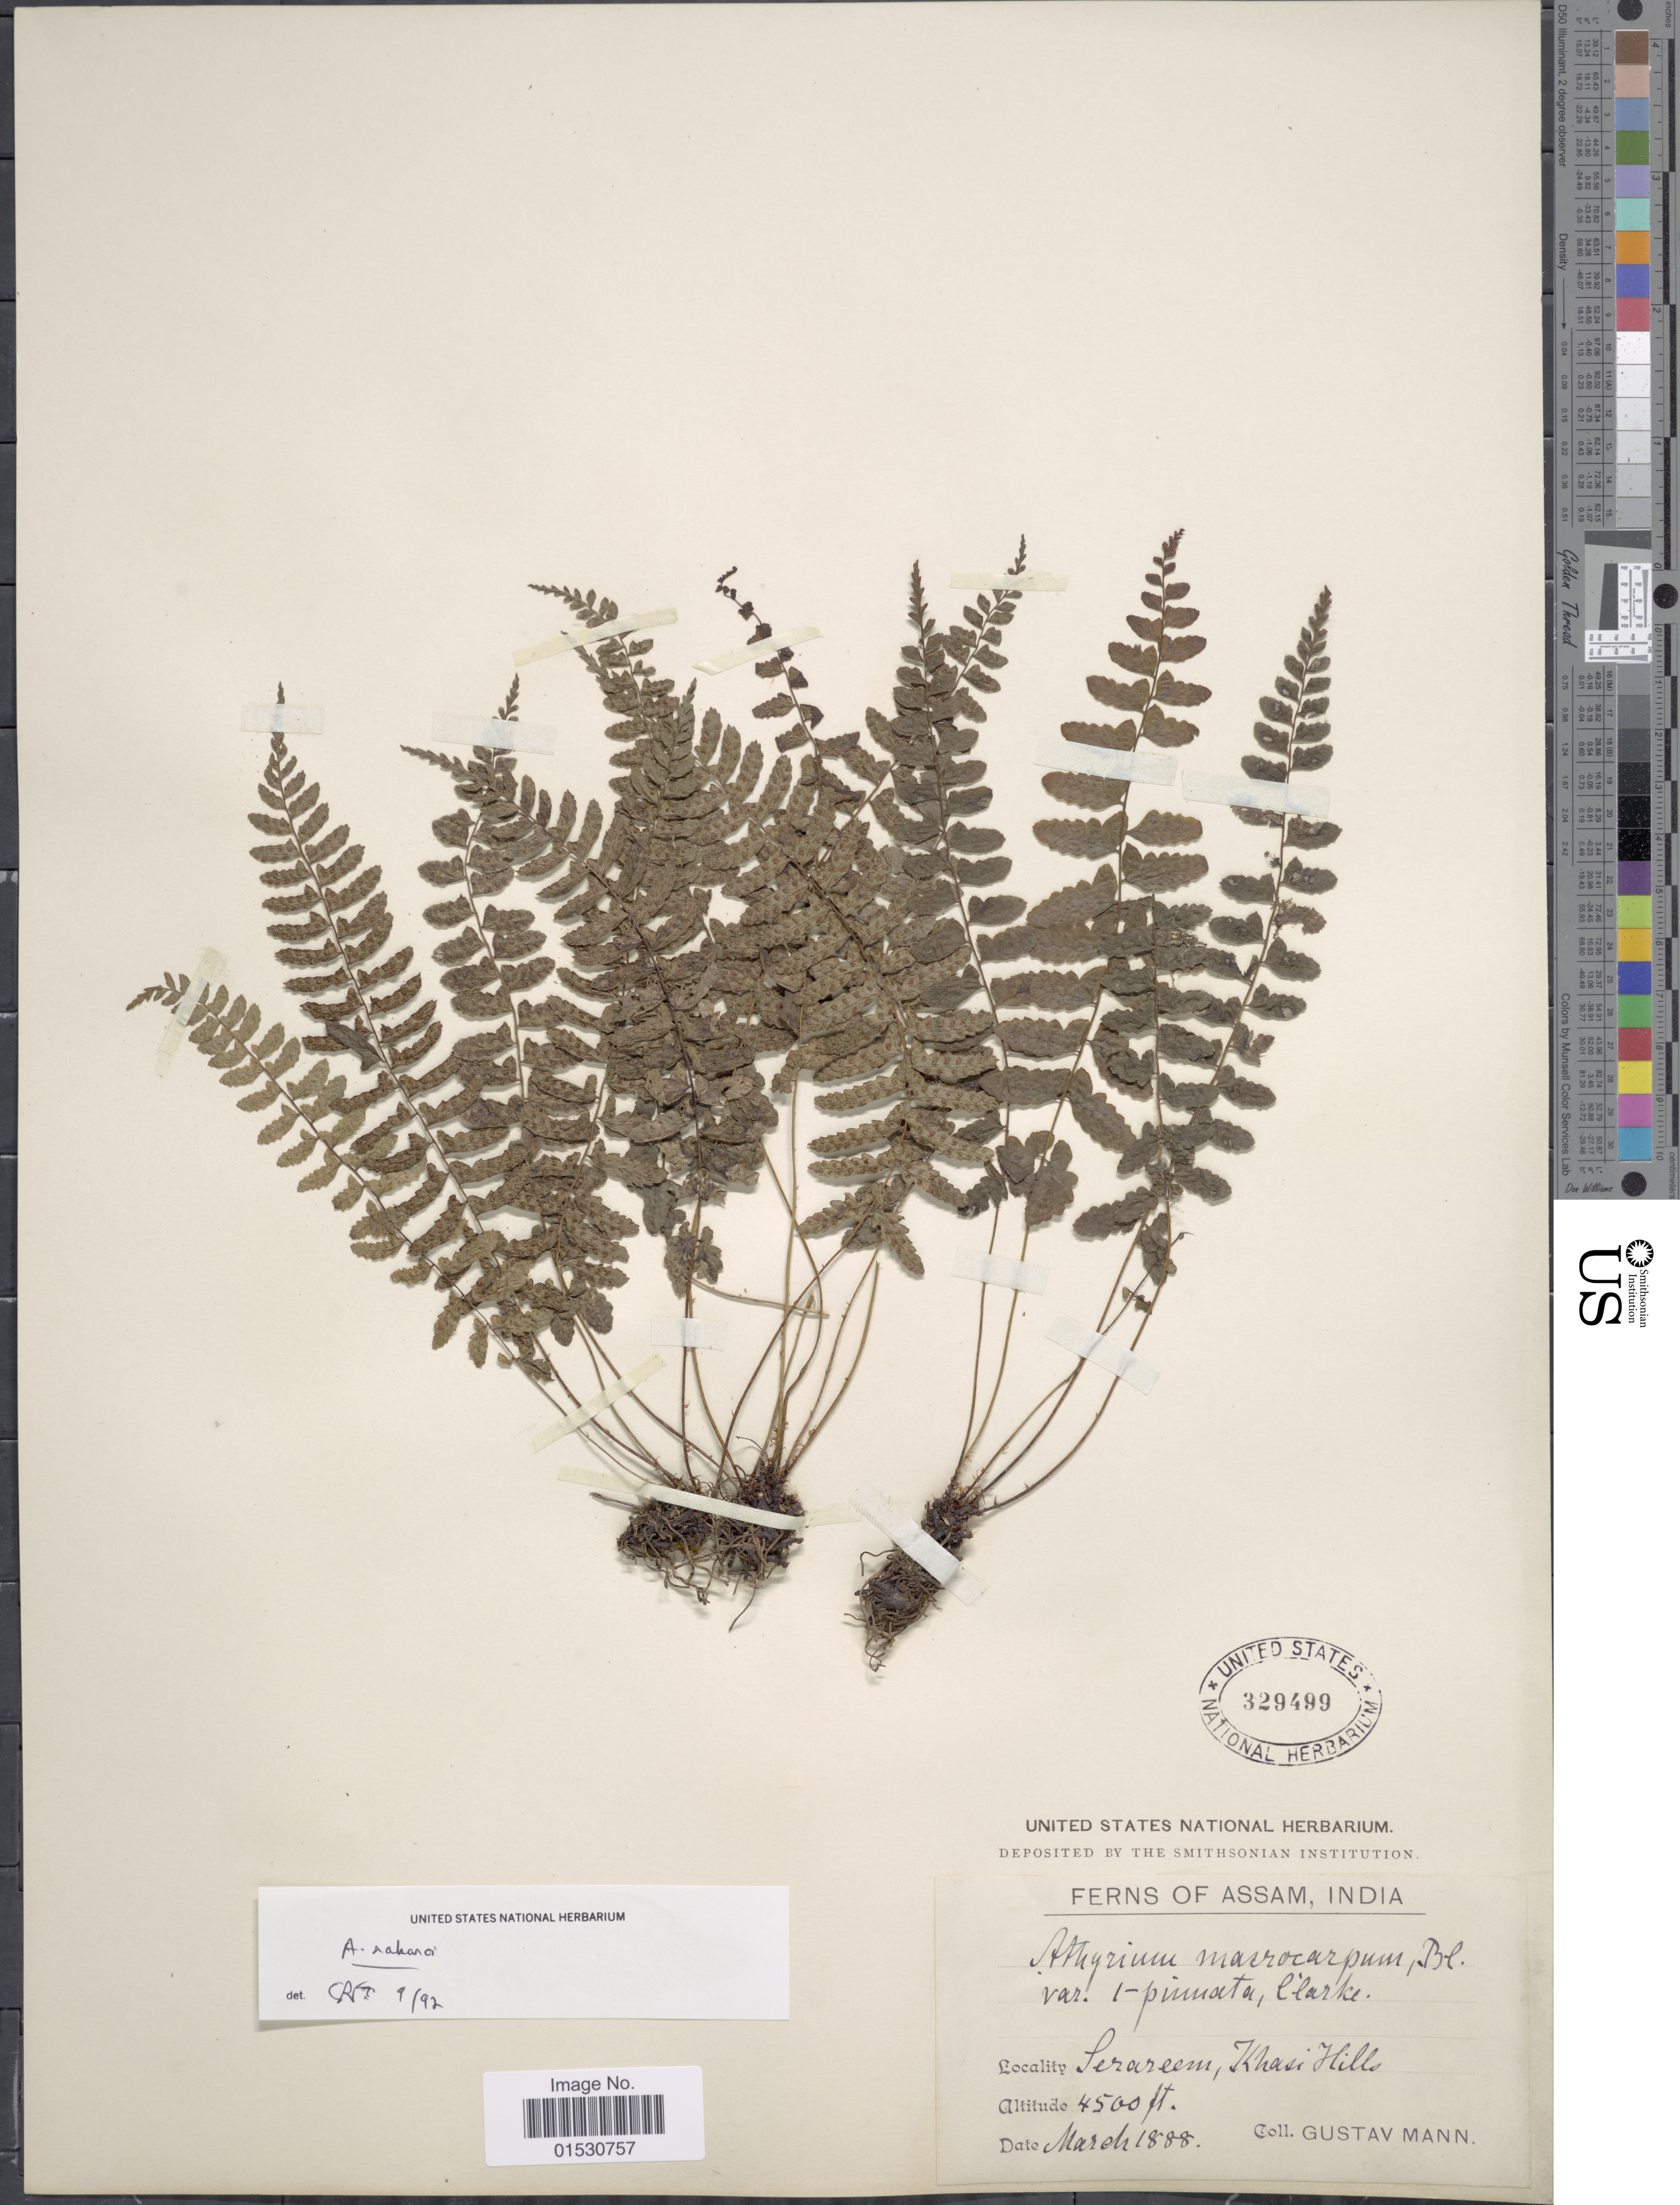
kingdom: Plantae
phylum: Tracheophyta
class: Polypodiopsida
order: Polypodiales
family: Athyriaceae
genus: Athyrium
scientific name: Athyrium macrocarpon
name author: Bedd.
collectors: G. Mann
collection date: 1888-03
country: India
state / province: Meghalaya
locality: Serareem, Khasi Hills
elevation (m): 1372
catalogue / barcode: US 329499